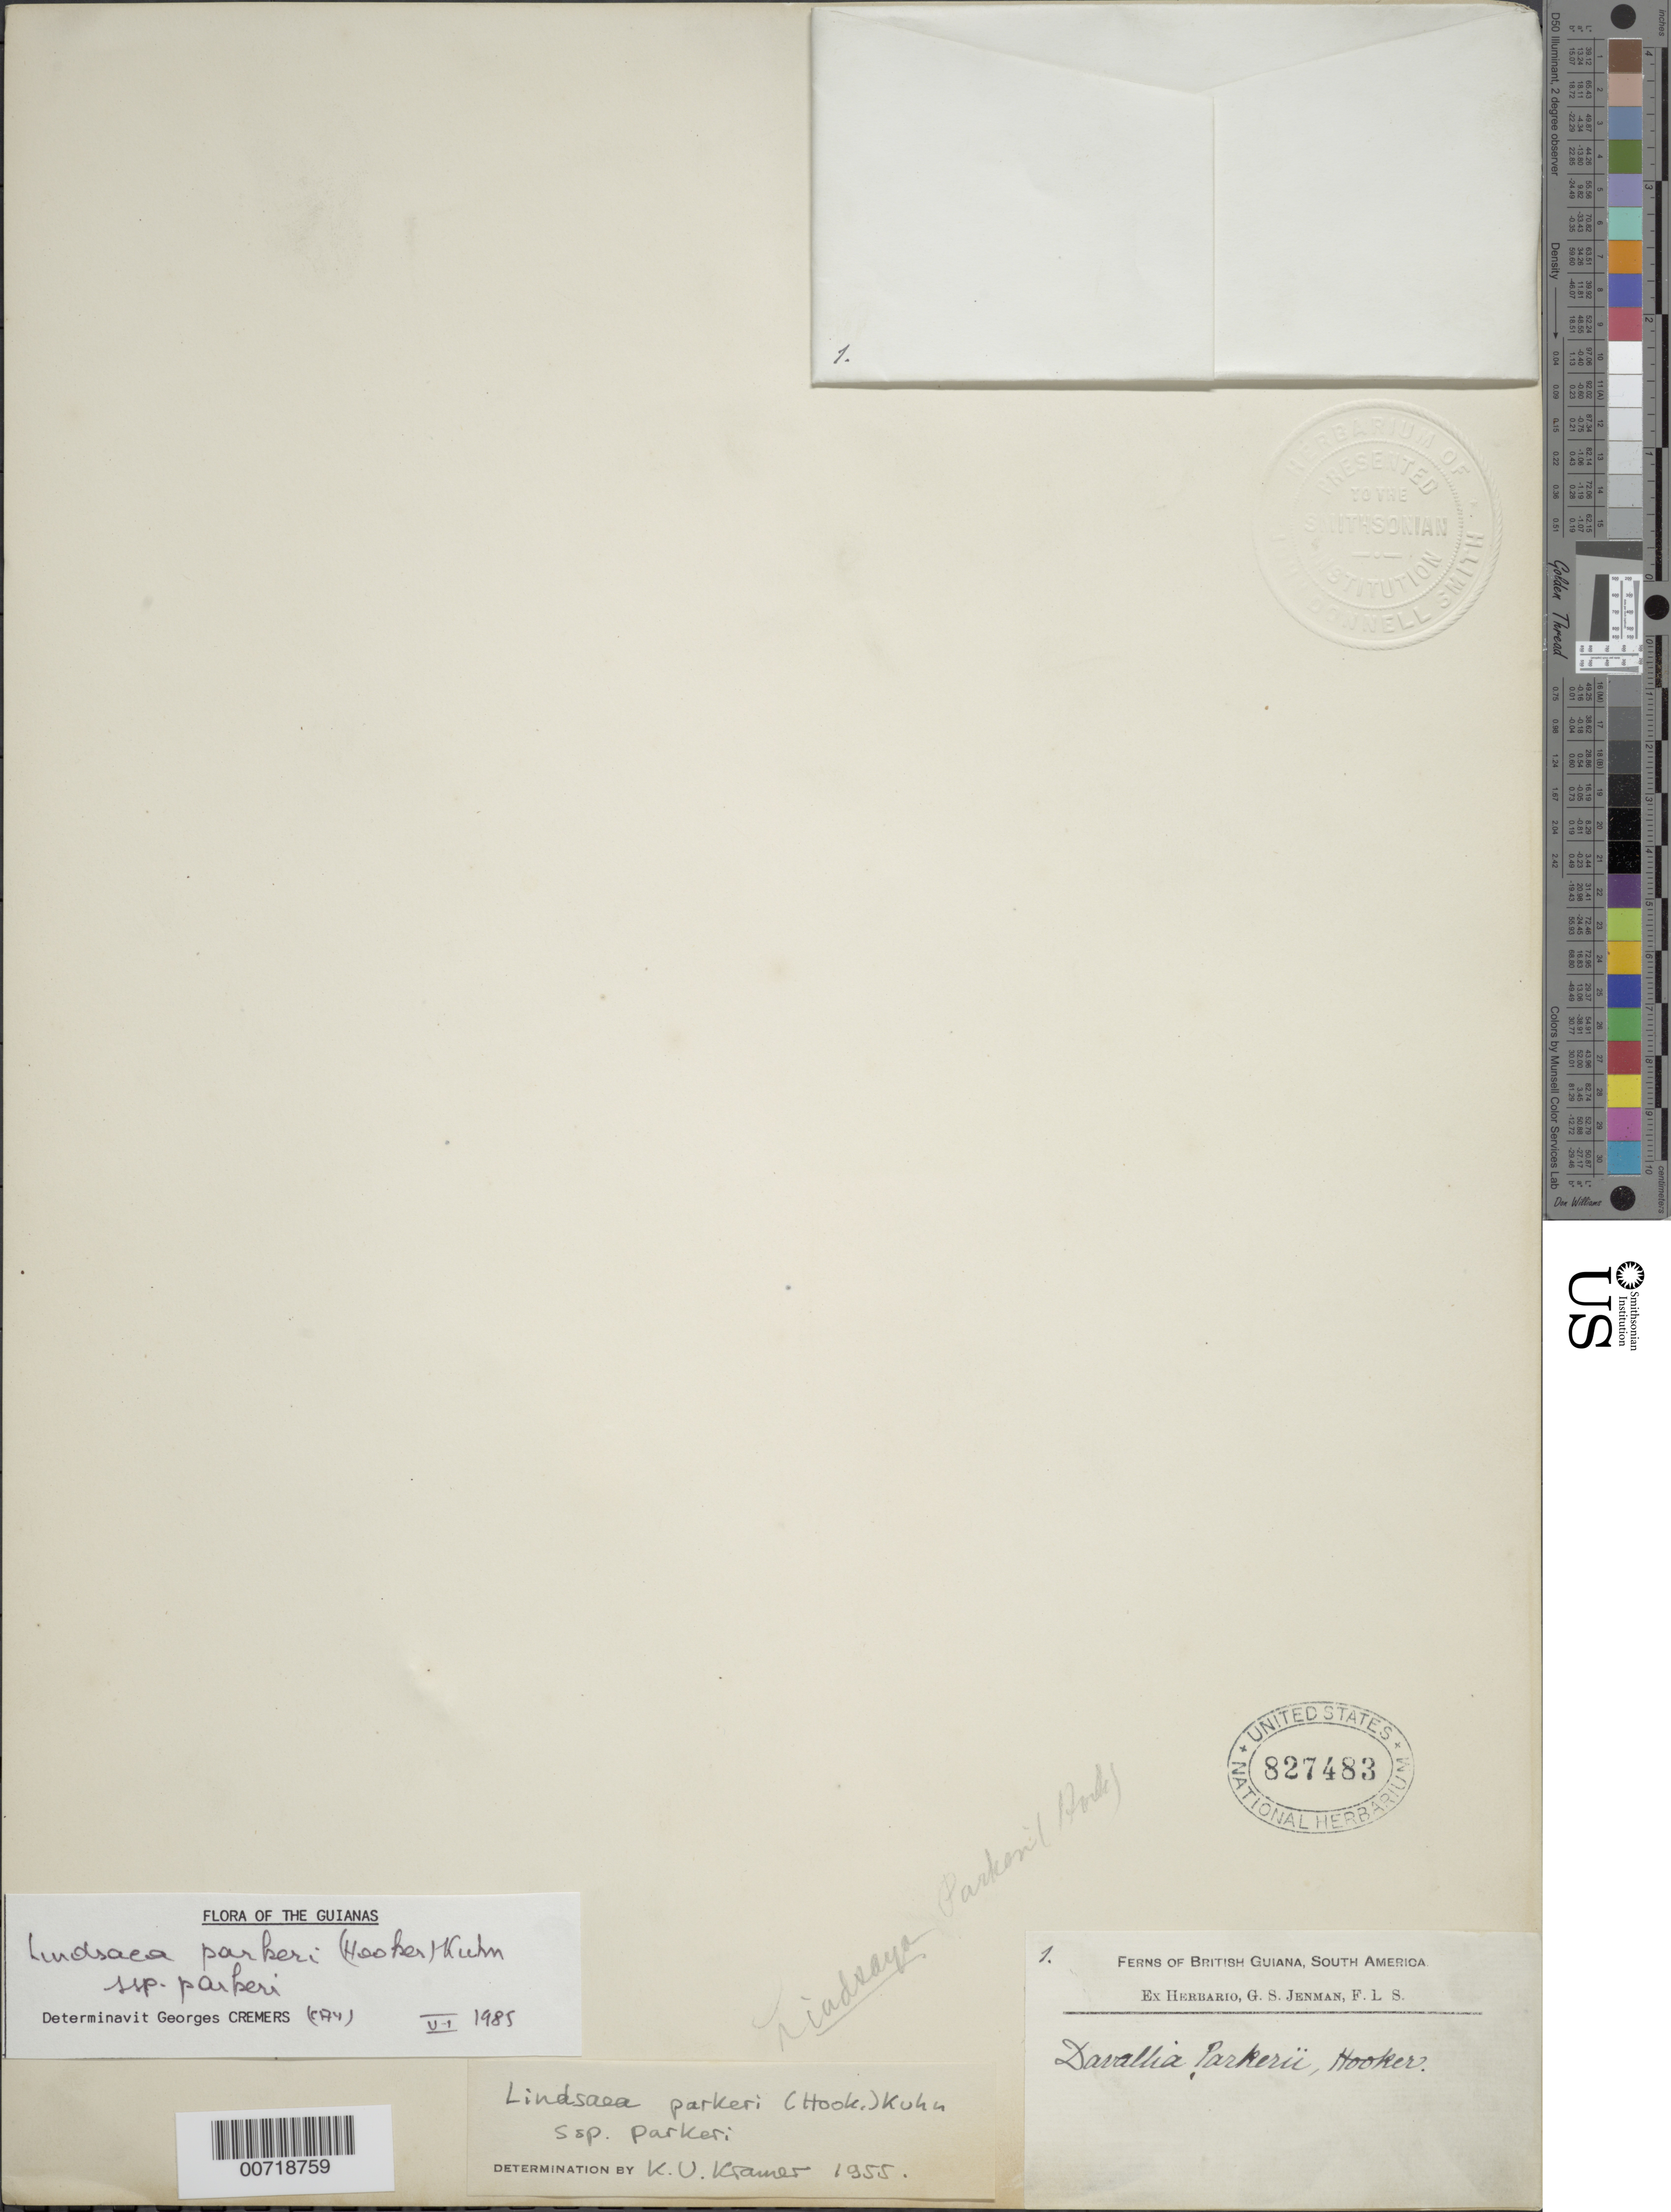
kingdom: Plantae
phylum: Tracheophyta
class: Polypodiopsida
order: Polypodiales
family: Lindsaeaceae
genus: Lindsaea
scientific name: Lindsaea parkeri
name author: (Hook.) Kuhn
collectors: G. S. Jenman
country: Guyana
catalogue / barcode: US 827483